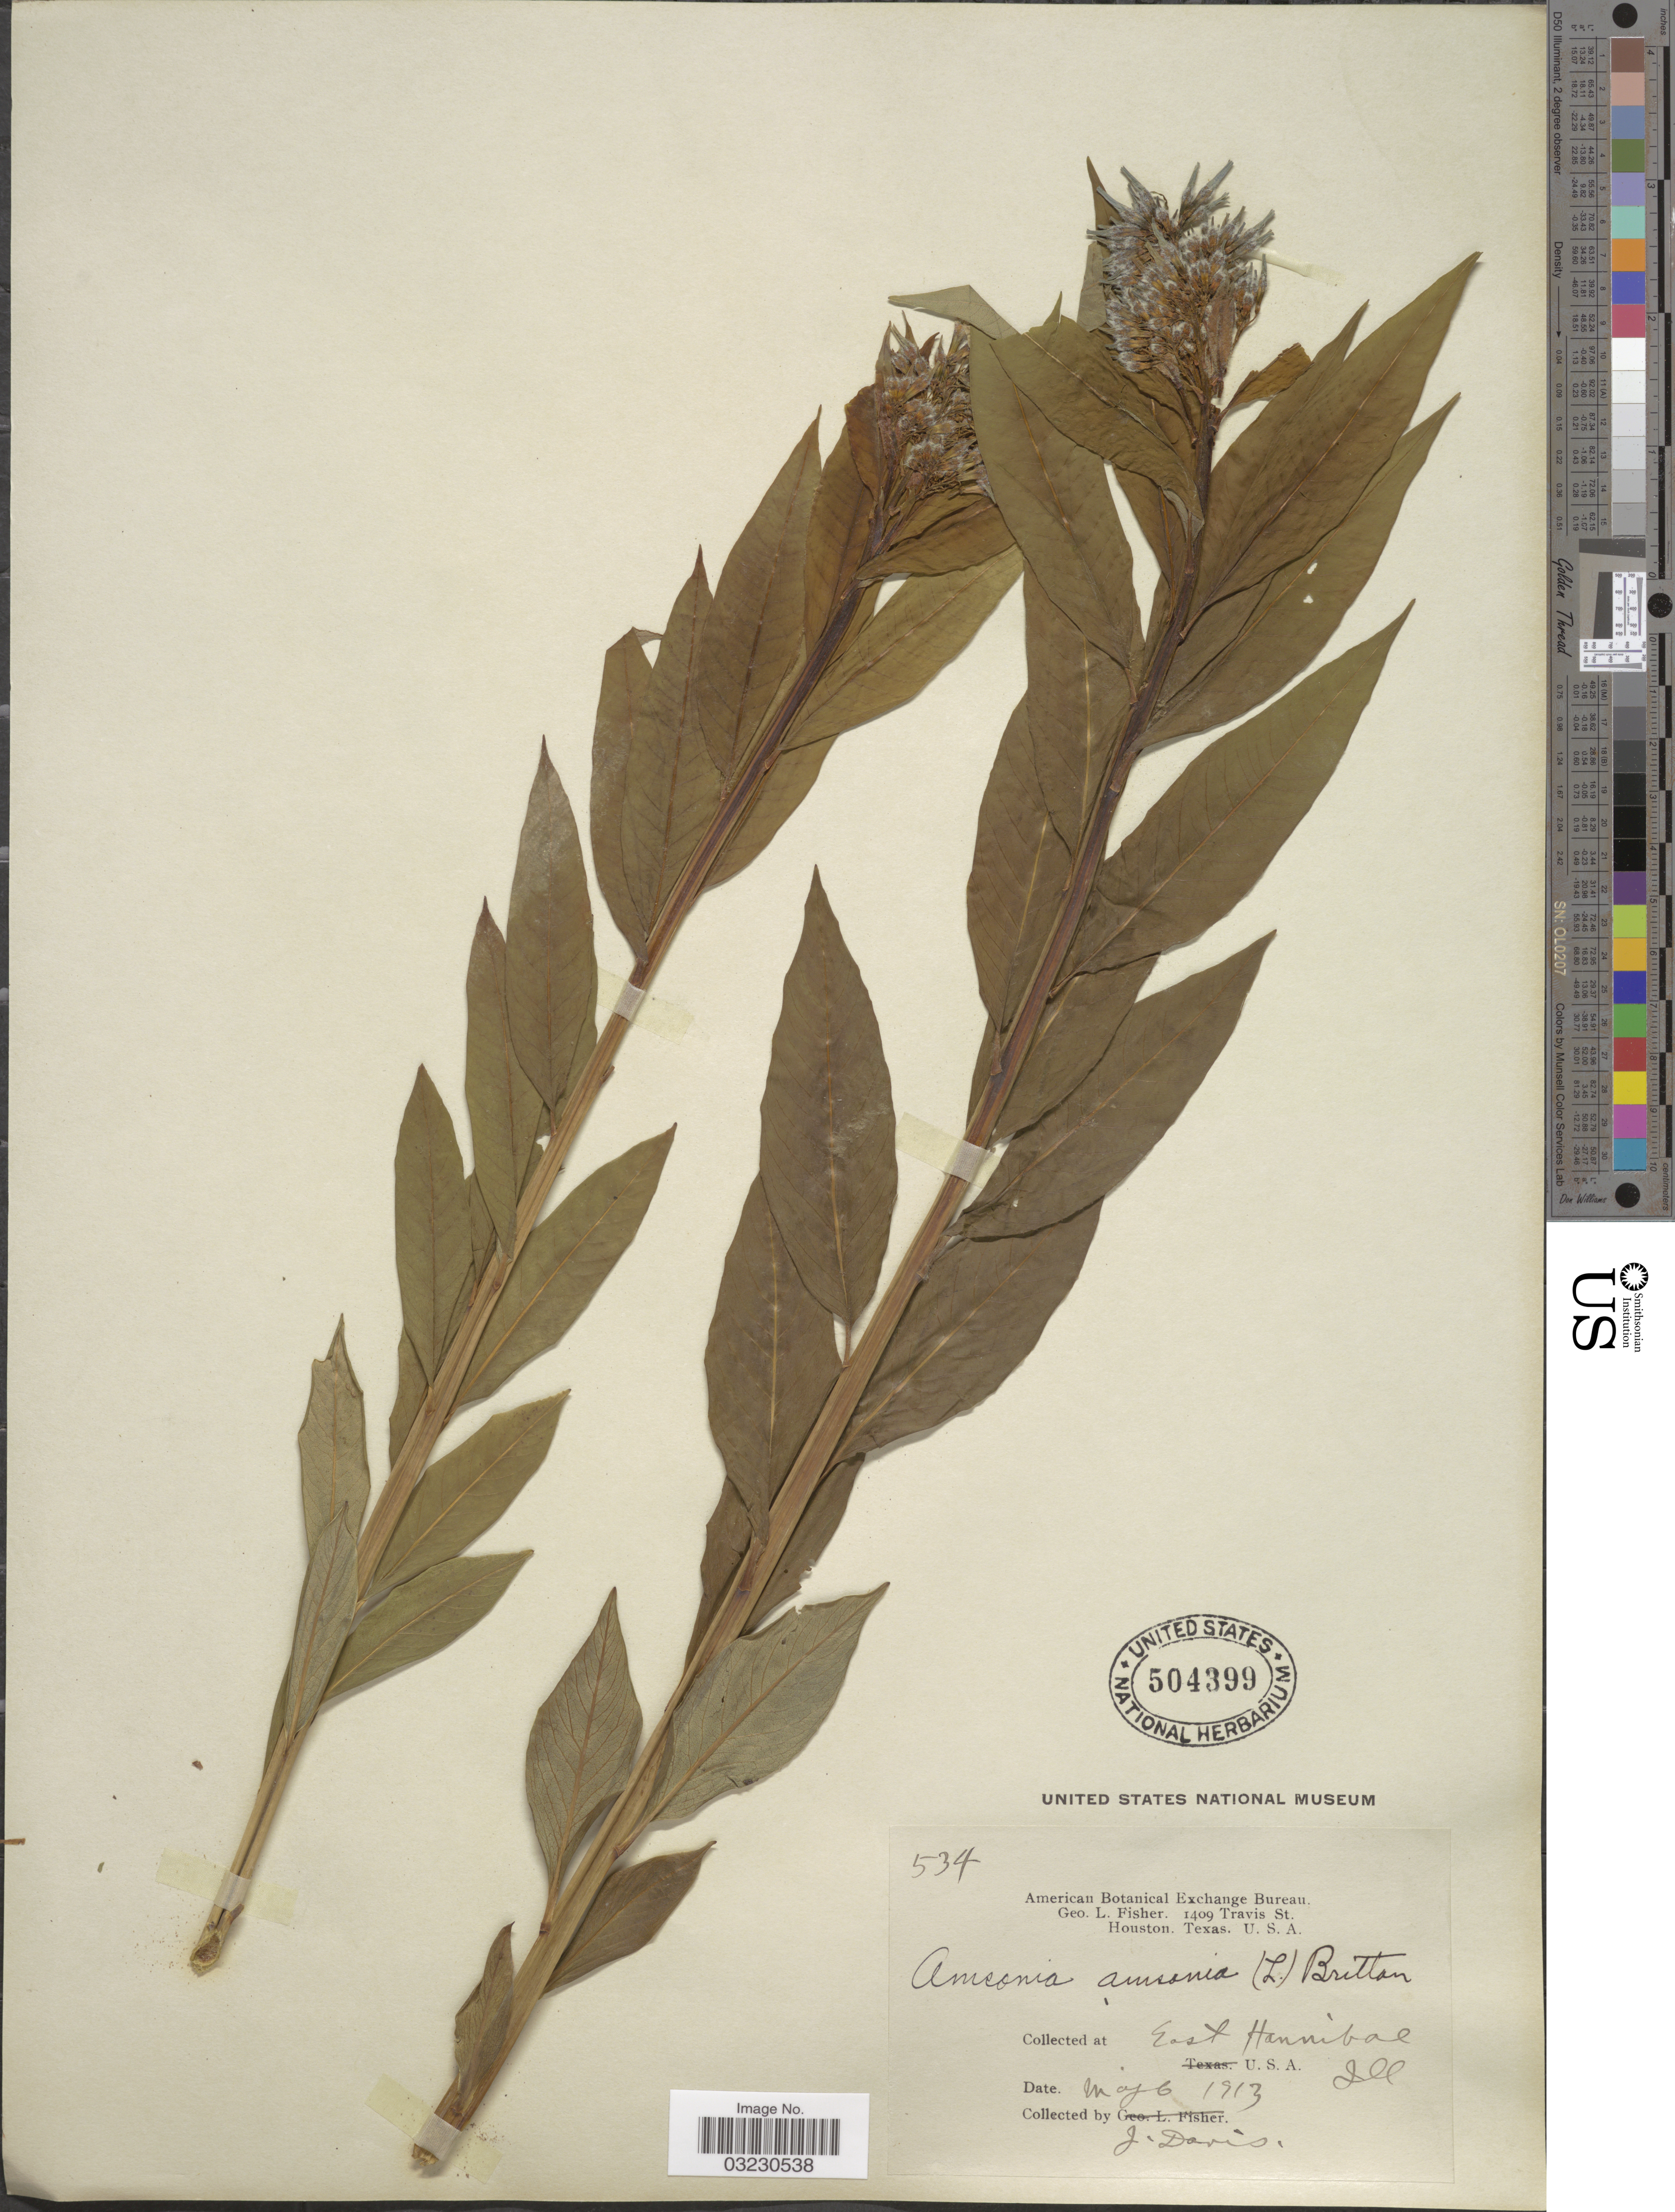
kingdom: Plantae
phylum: Tracheophyta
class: Magnoliopsida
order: Gentianales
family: Apocynaceae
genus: Amsonia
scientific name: Amsonia tabernaemontana var. gattingeri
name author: Woodson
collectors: J. Davis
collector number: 534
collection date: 1913-05-06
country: United States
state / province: Illinois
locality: East Hannibal.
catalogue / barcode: US 504399